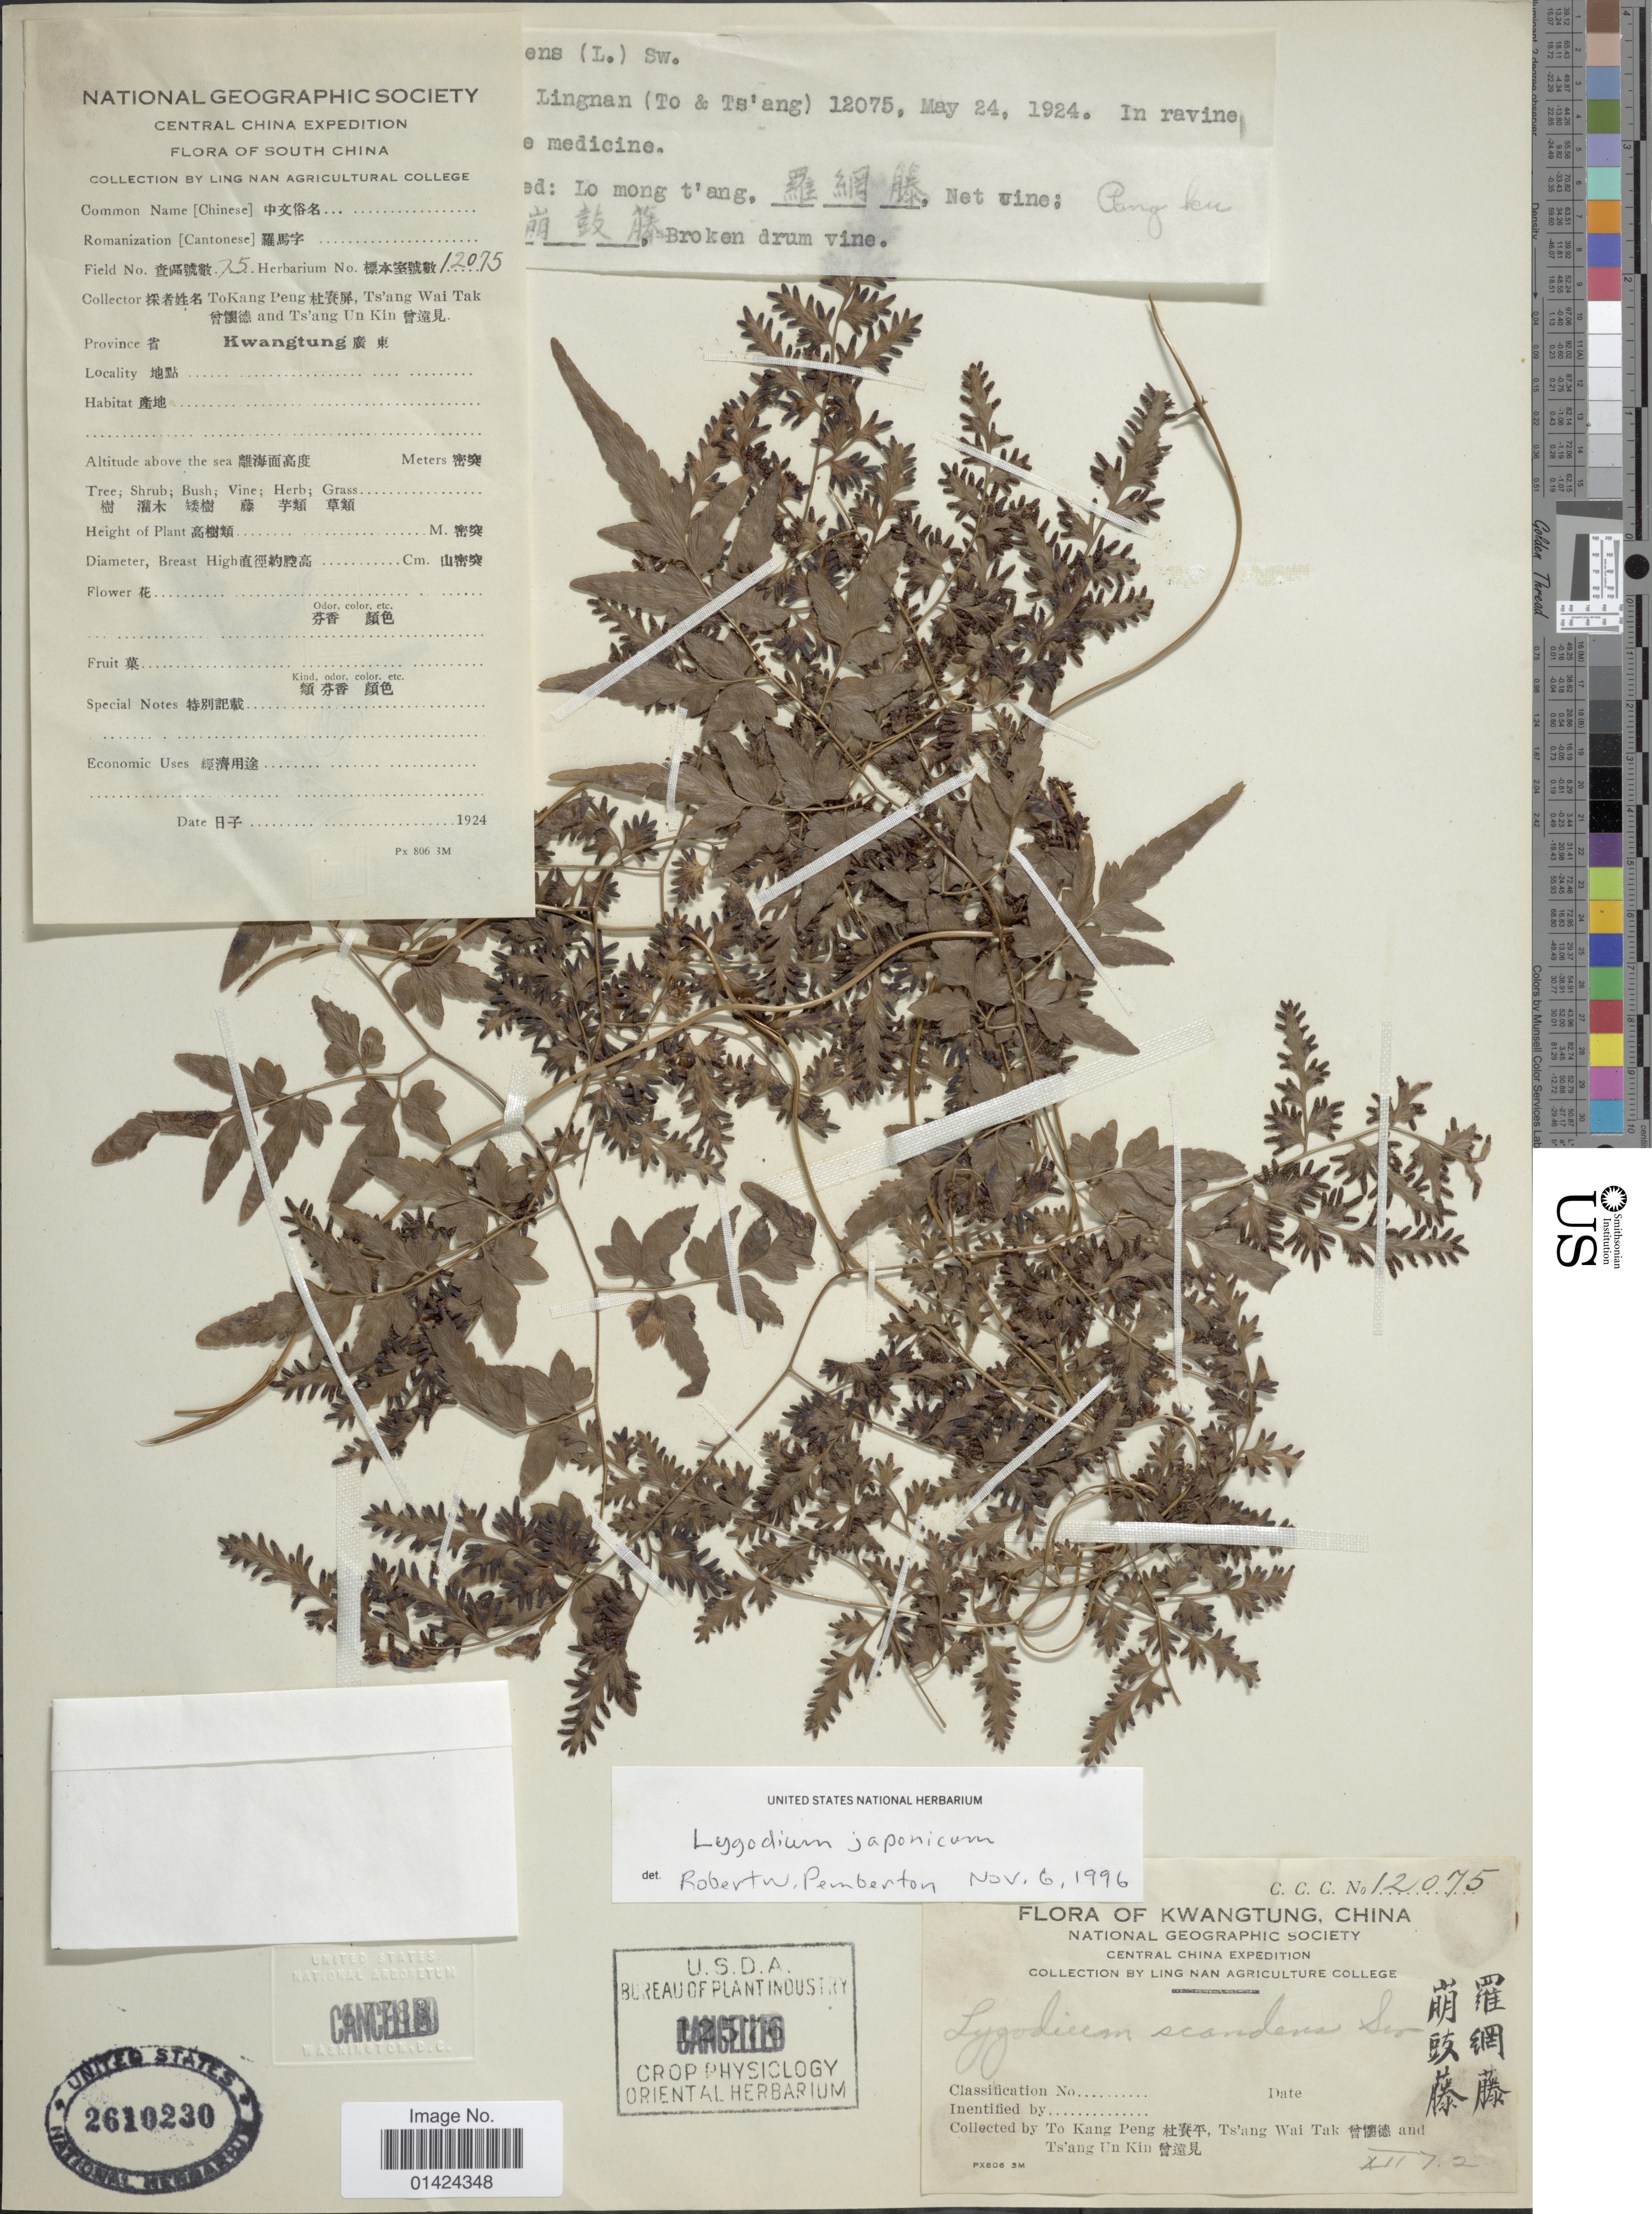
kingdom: Plantae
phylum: Tracheophyta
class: Polypodiopsida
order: Schizaeales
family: Lygodiaceae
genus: Lygodium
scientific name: Lygodium japonicum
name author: (Thunb.) Sw.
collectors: T. K. Peng, W. T. Tsang & U. K. Tsang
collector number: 25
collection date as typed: Transcribed d/m/y: 7/7/2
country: China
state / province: Guangdong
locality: Kwangtung.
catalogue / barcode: US 2610230